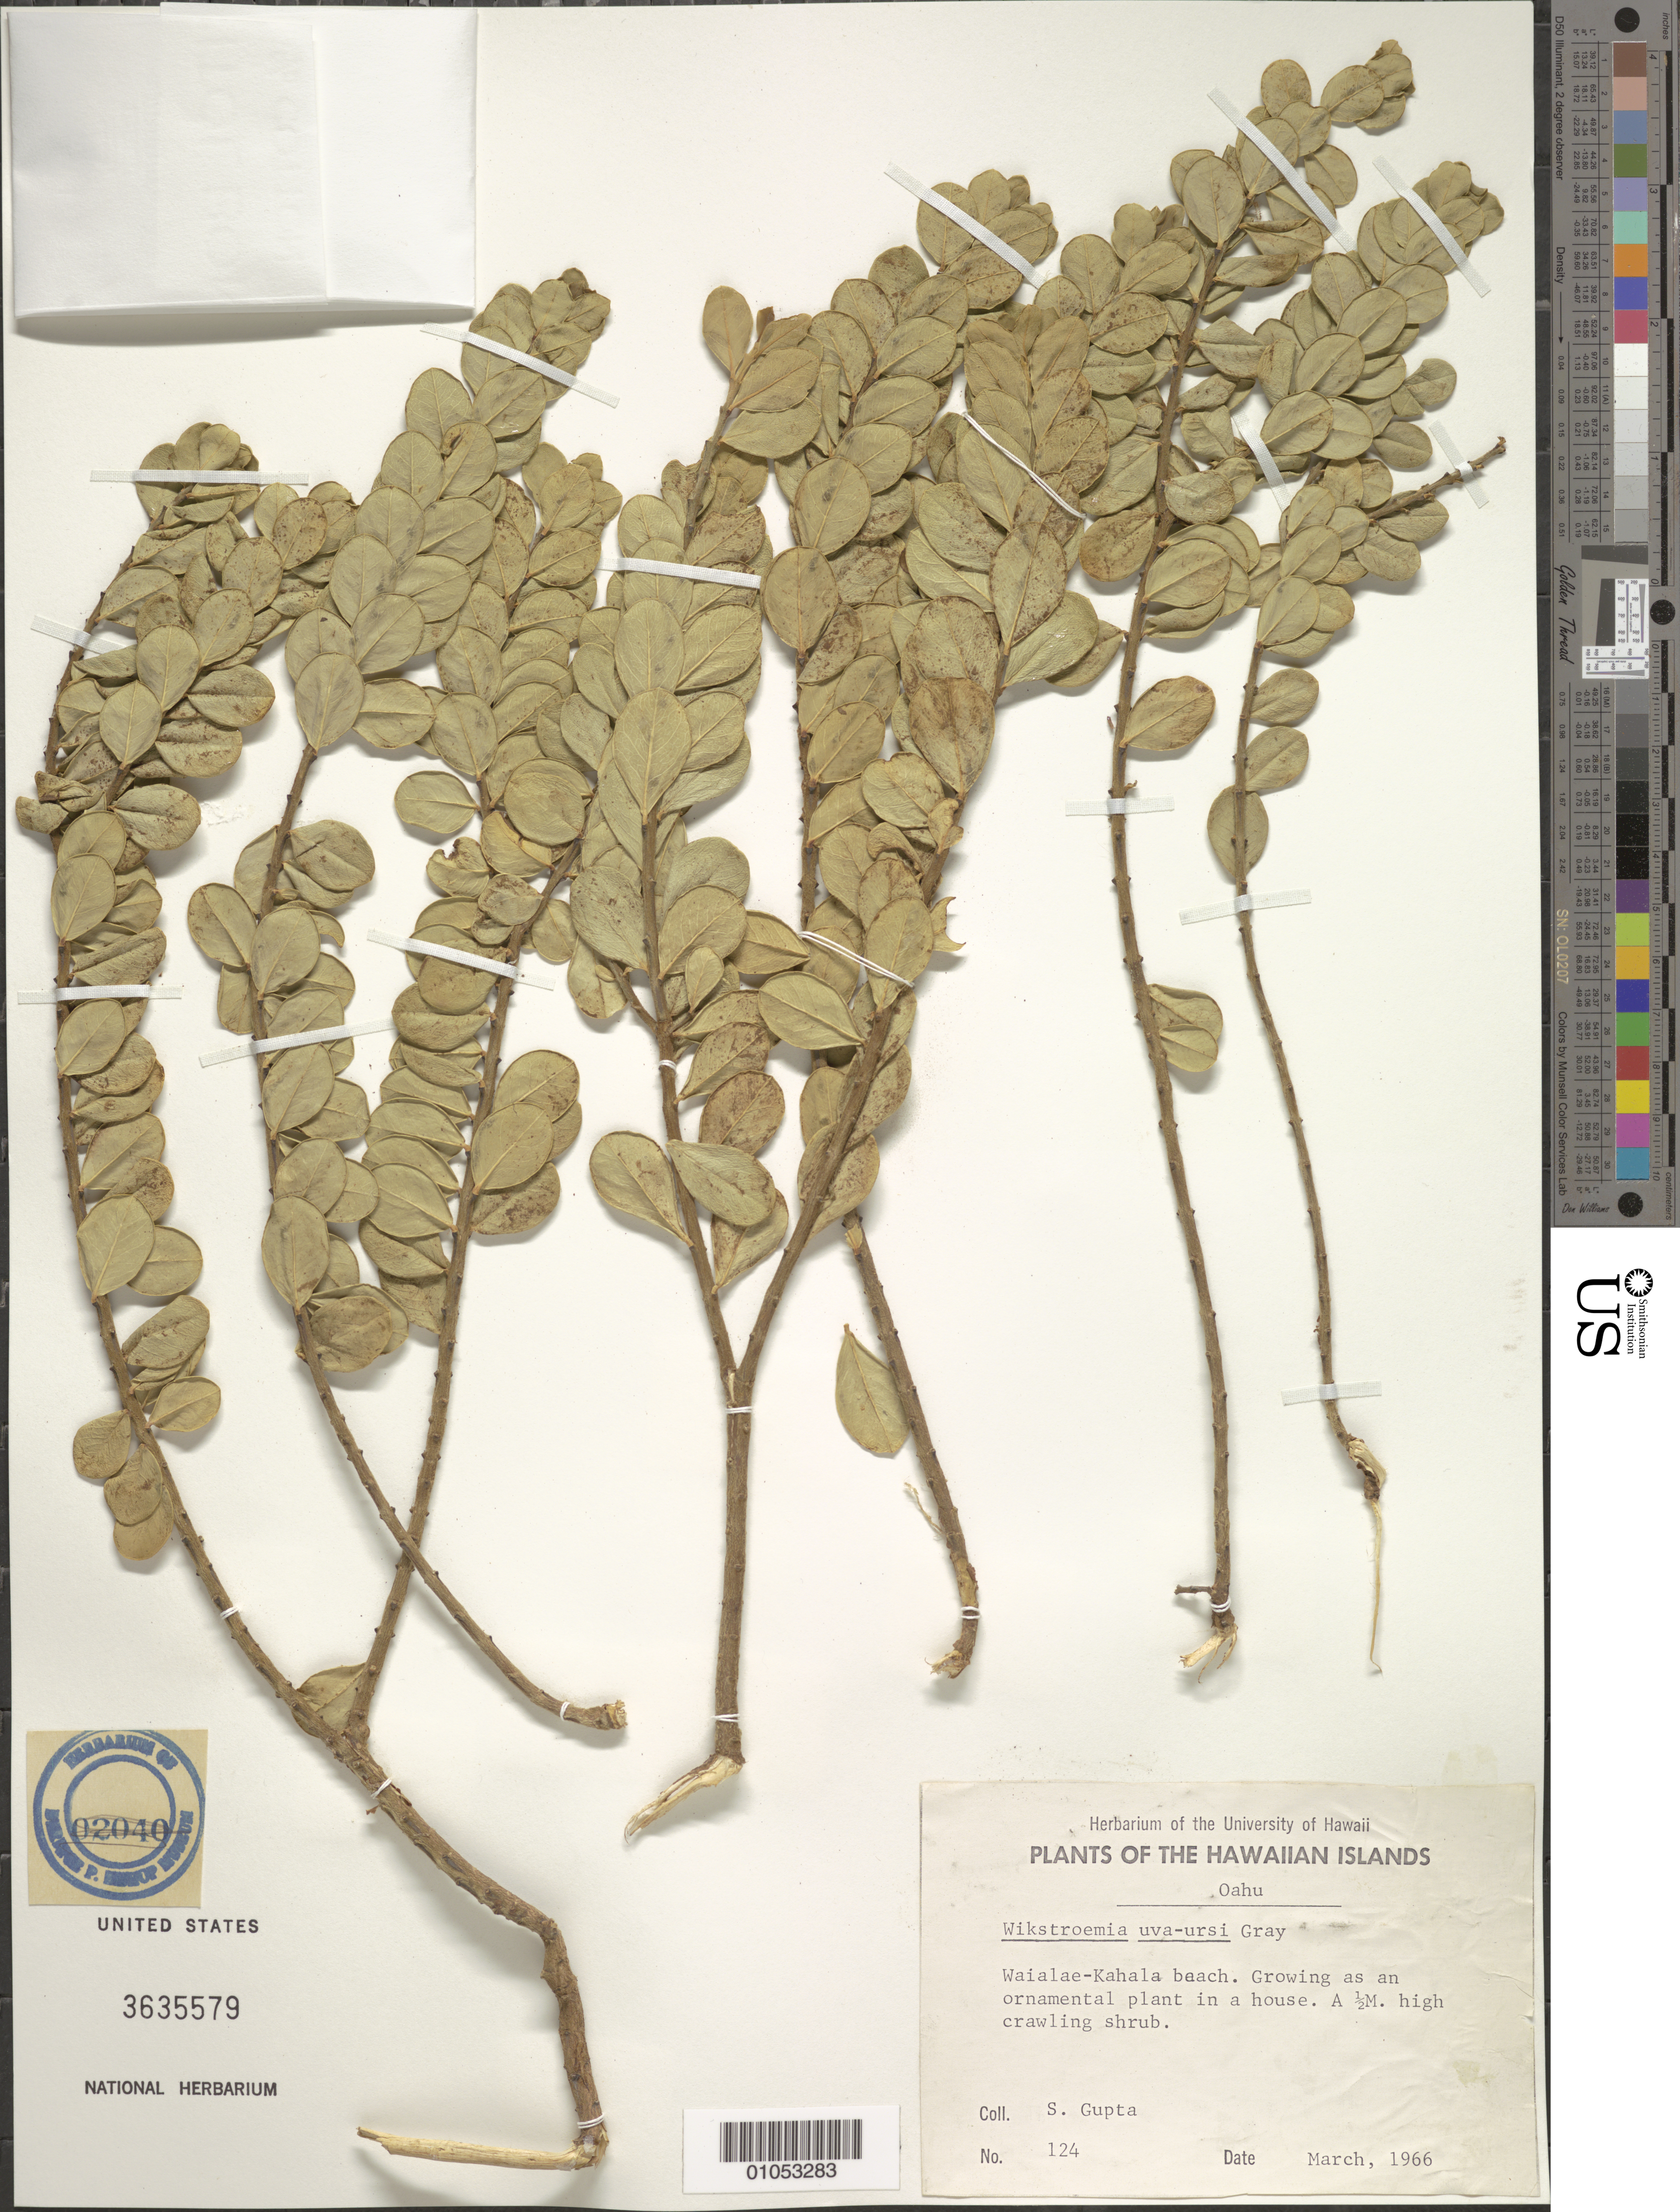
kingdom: Plantae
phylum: Tracheophyta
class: Magnoliopsida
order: Malvales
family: Thymelaeaceae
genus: Wikstroemia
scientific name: Wikstroemia uva-ursi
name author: A. Gray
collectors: S. Gupta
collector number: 124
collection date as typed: Mar 1966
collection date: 1966-03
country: United States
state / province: Hawaii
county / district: Honolulu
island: Oahu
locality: Waialae-Kahala beach.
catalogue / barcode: US 3635579